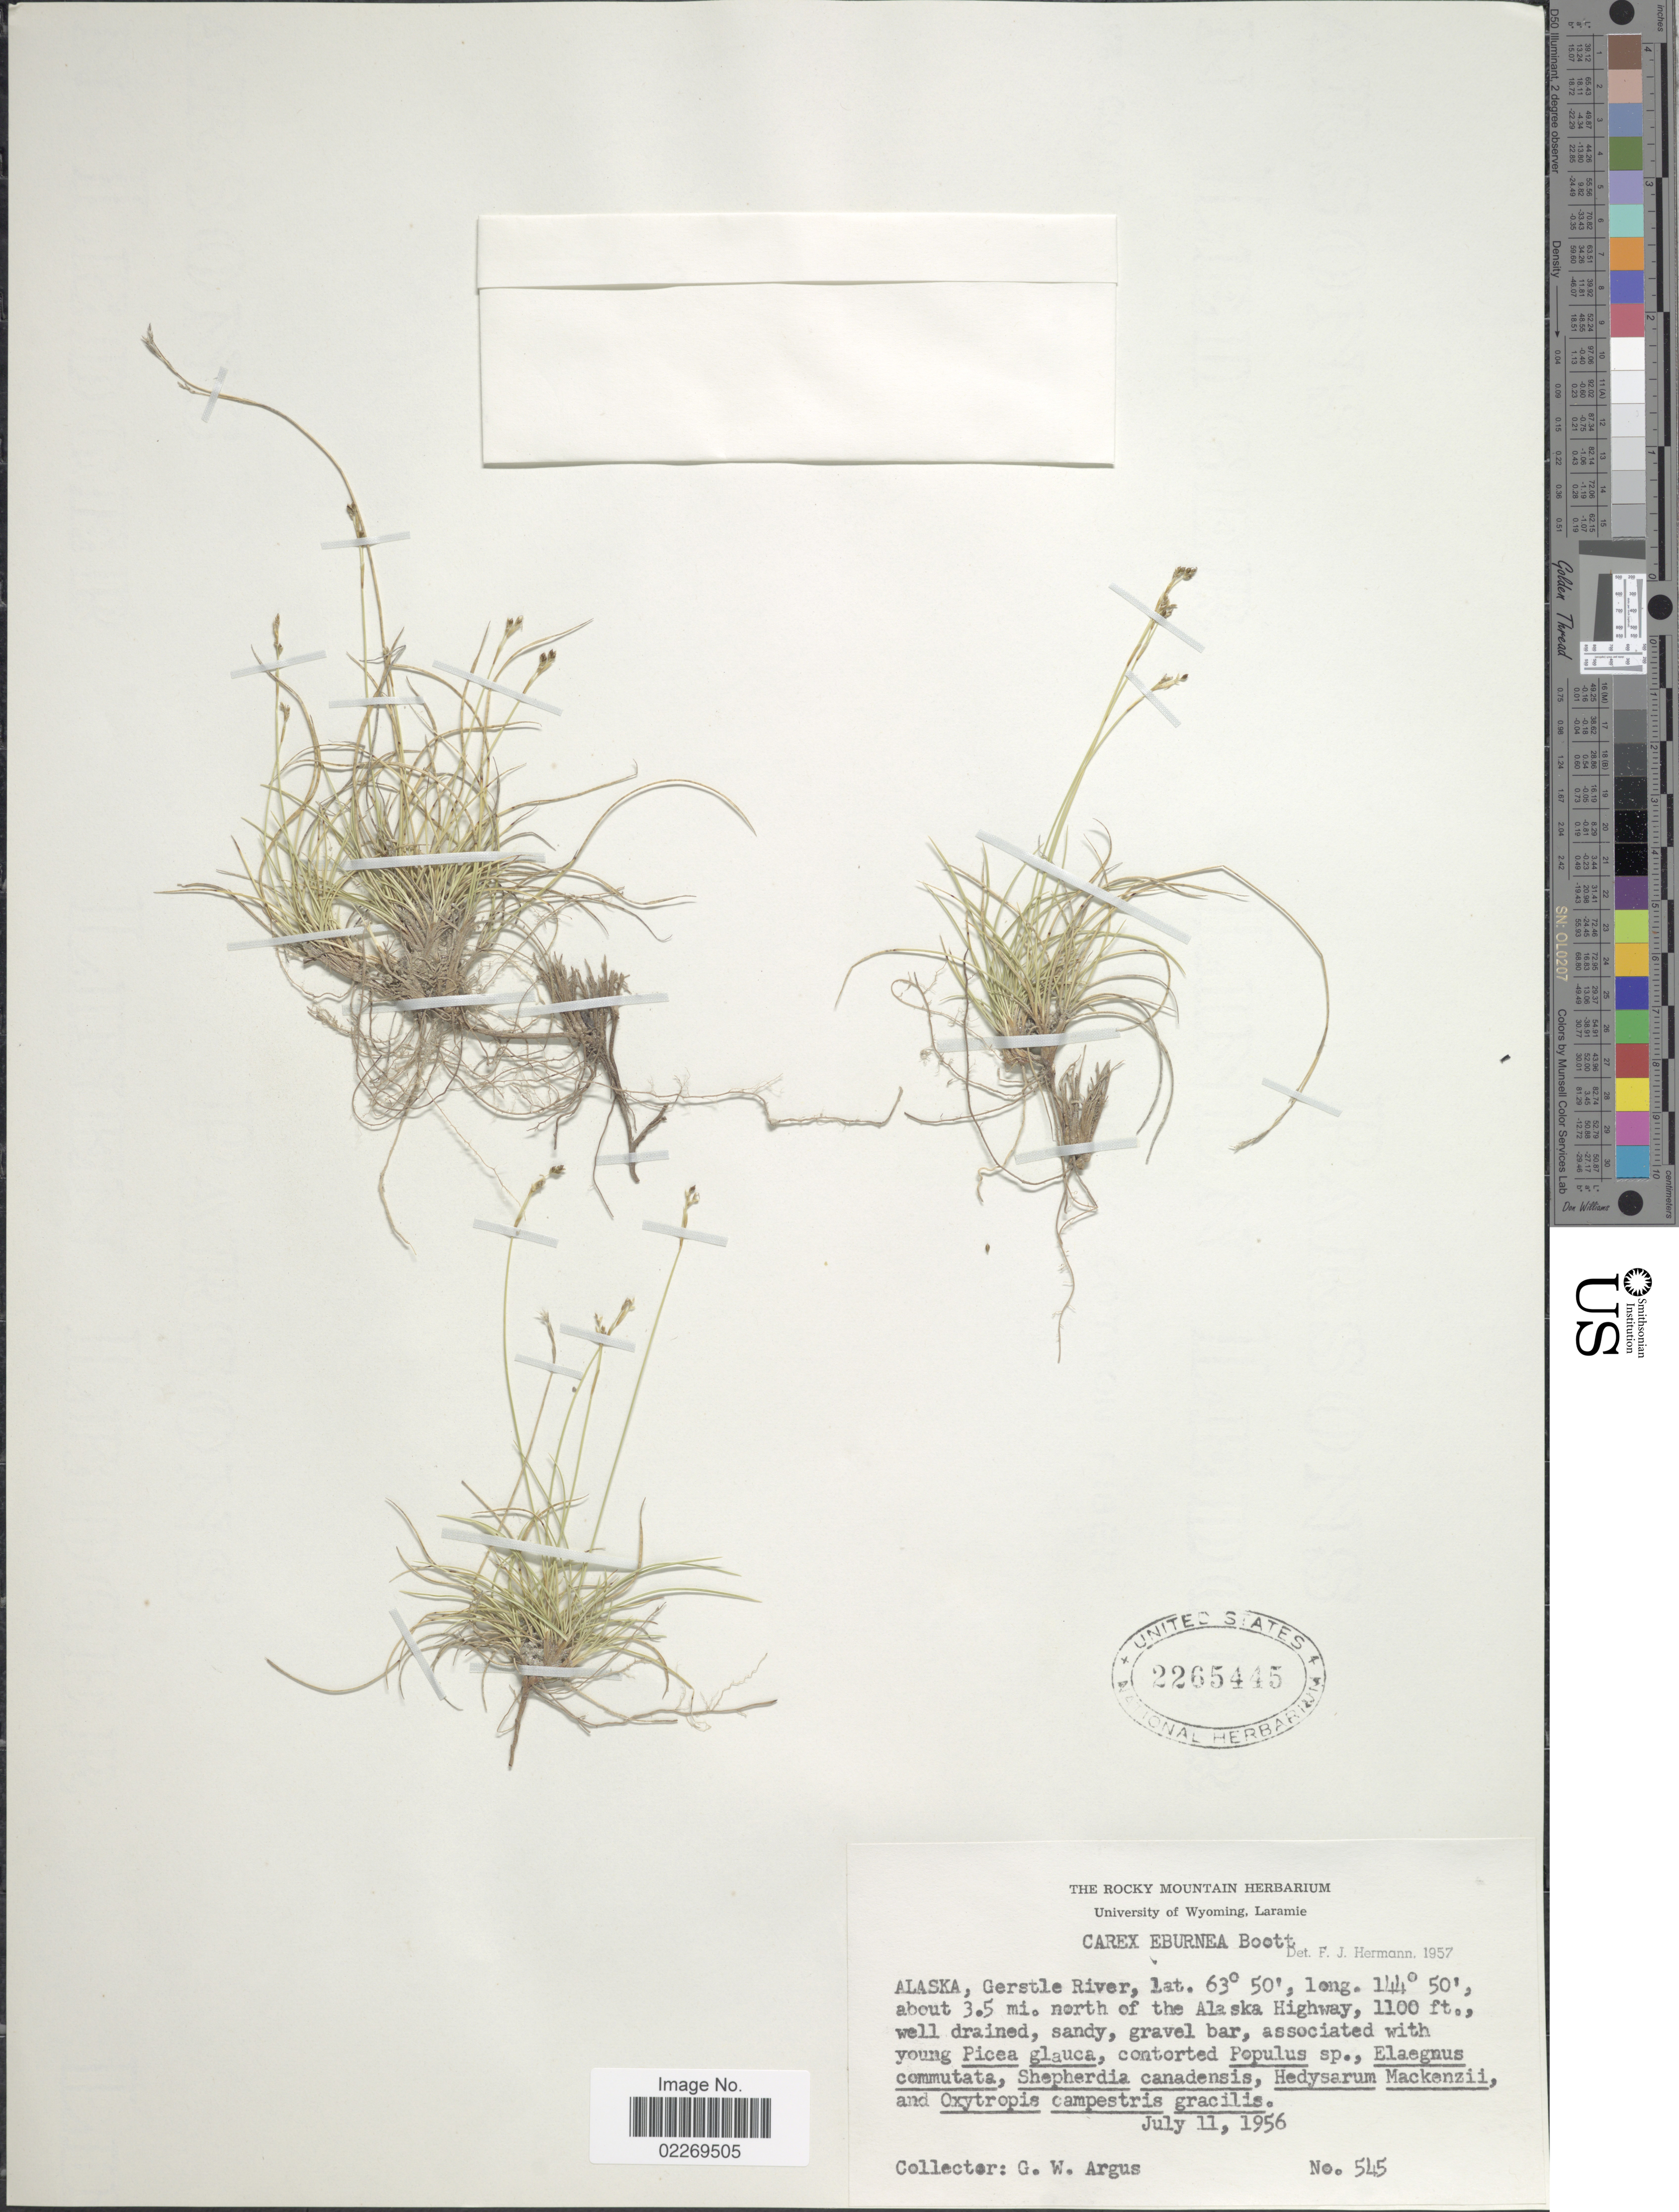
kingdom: Plantae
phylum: Tracheophyta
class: Liliopsida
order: Poales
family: Cyperaceae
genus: Carex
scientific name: Carex eburnea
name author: Boott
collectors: G. W. Argus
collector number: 545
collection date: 1956-07-11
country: United States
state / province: Alaska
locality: Gerstle River, about 3.5 mi. north of the Alaska Highway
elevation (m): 335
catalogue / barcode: US 2265445